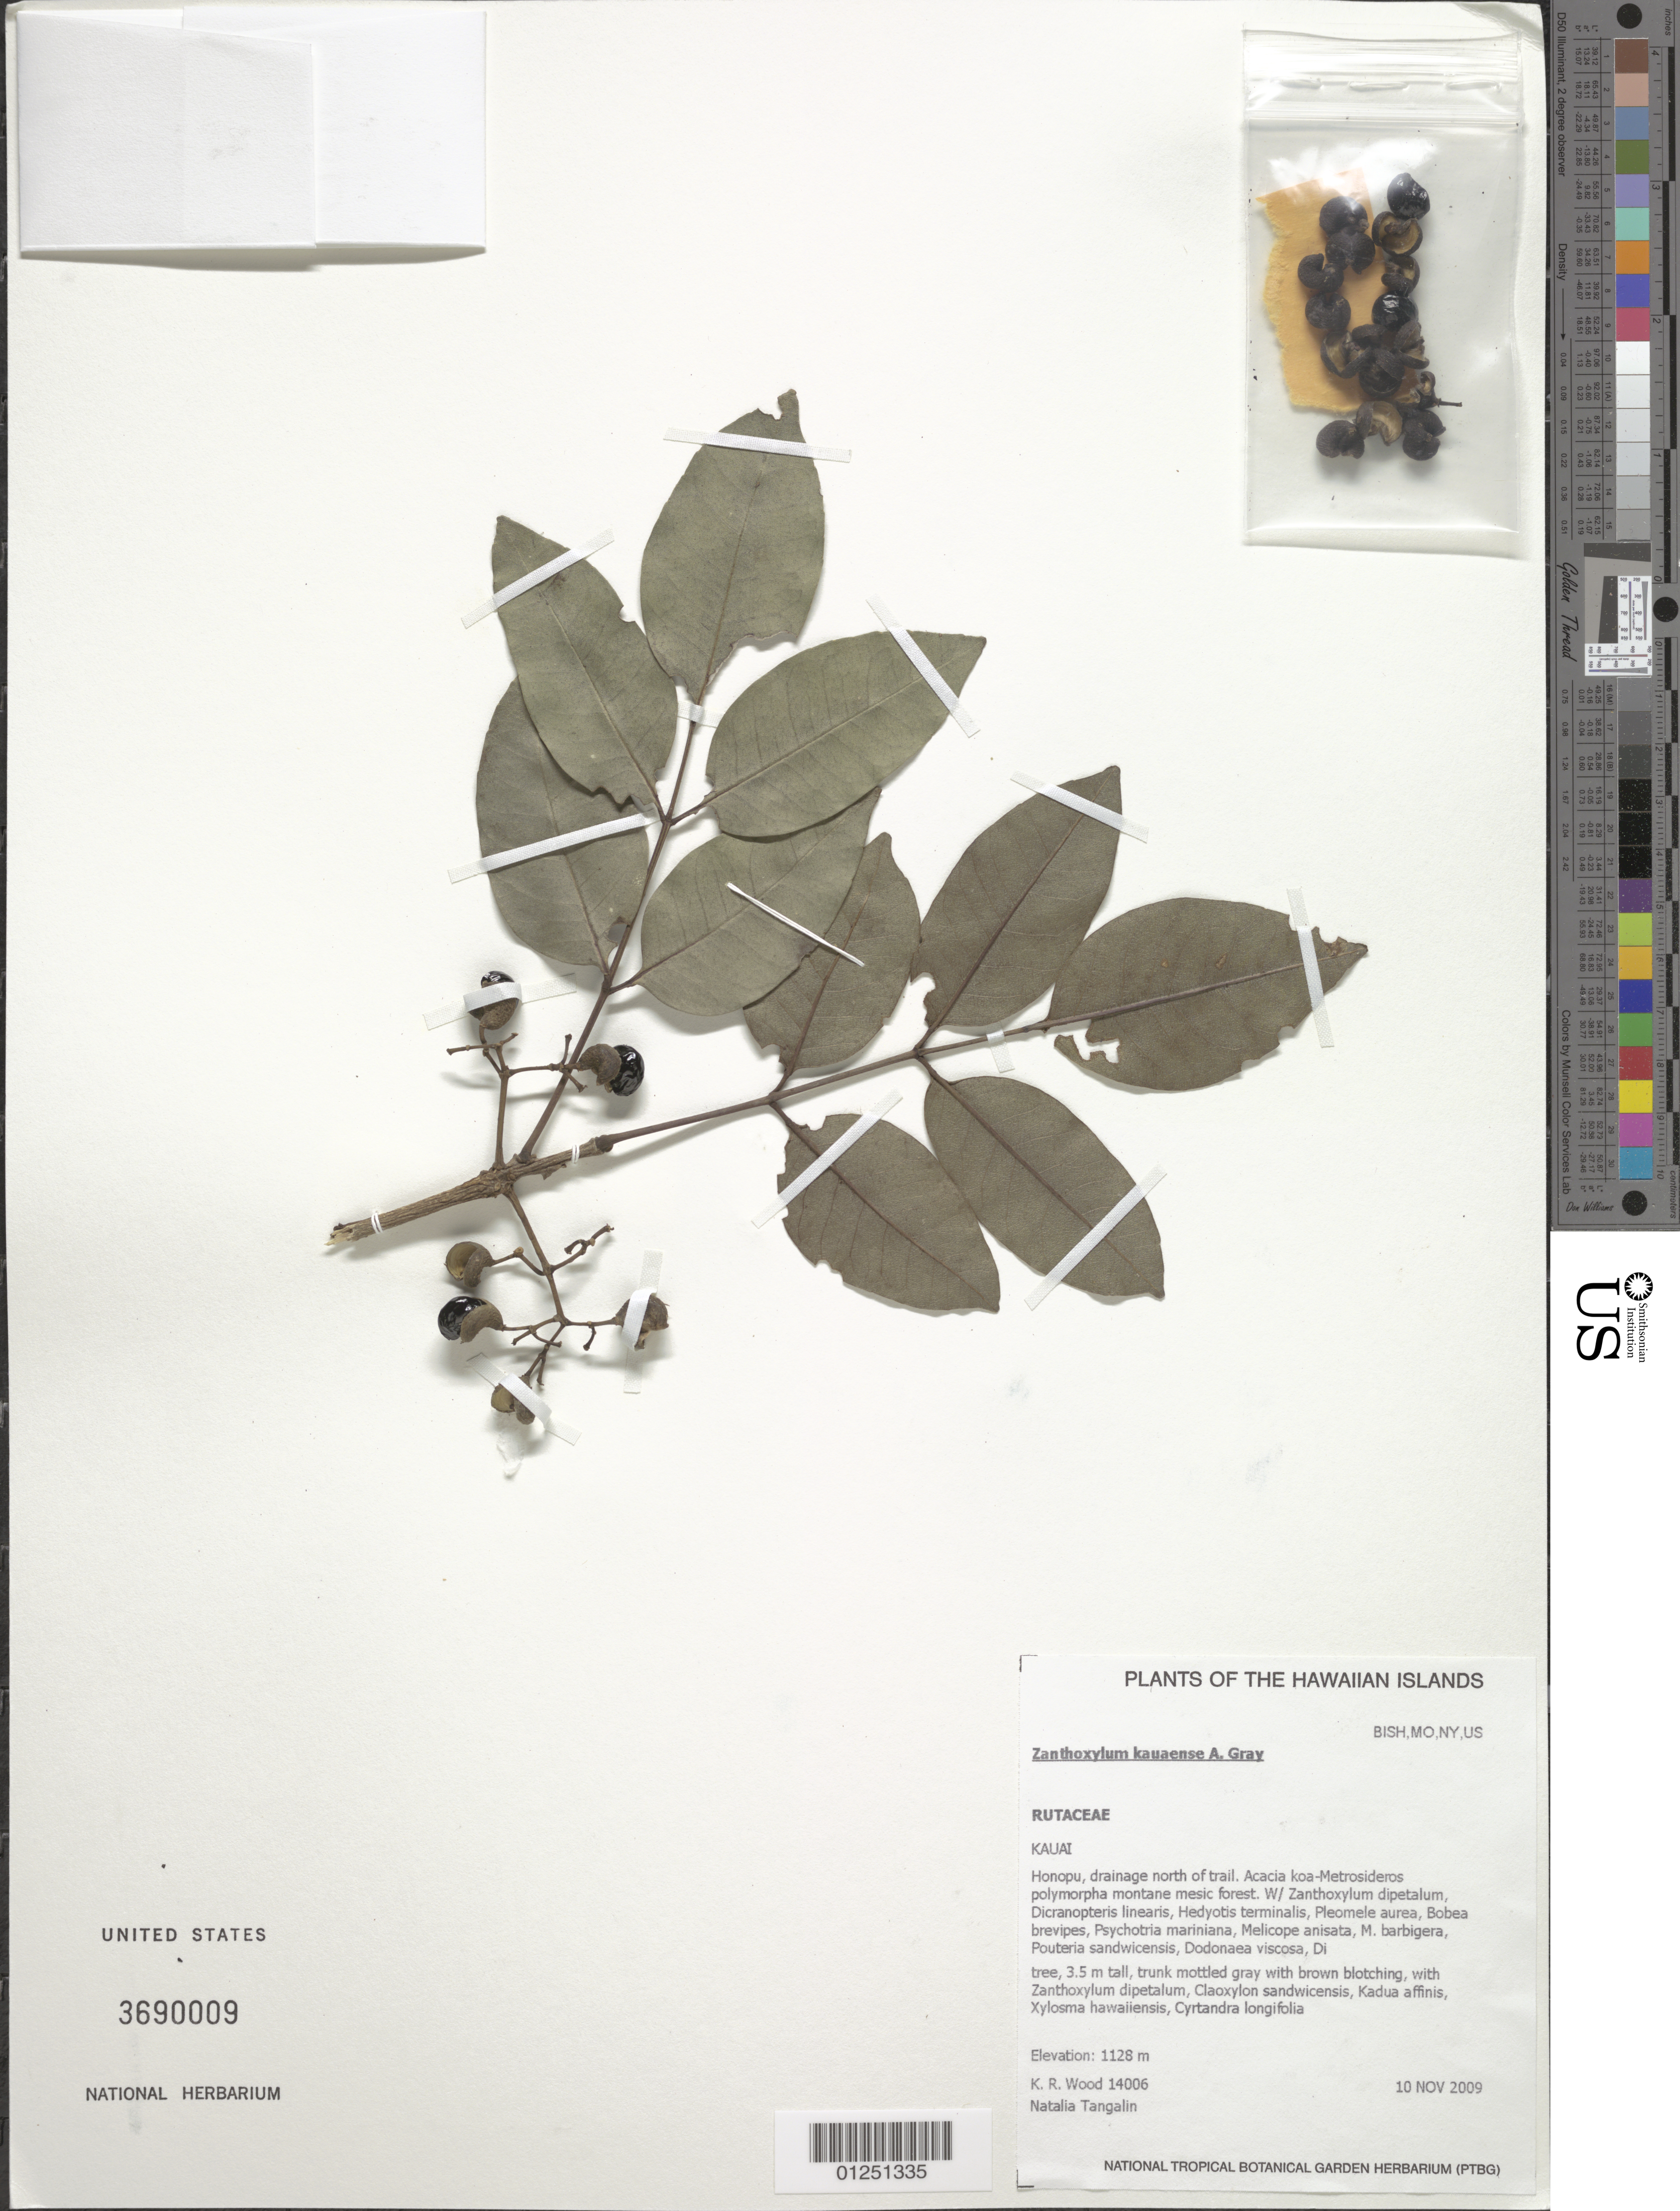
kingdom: Plantae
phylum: Tracheophyta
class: Magnoliopsida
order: Sapindales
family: Rutaceae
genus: Zanthoxylum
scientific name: Zanthoxylum kauaense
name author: A. Gray in Wilkes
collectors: K. R. Wood & N. Tangalin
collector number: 14006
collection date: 2009-11-10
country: United States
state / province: Hawaii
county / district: Kaui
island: Kaua'i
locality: Honopu, drainage north of trail.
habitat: Montane mesic forest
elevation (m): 1128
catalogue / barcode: US 3690009